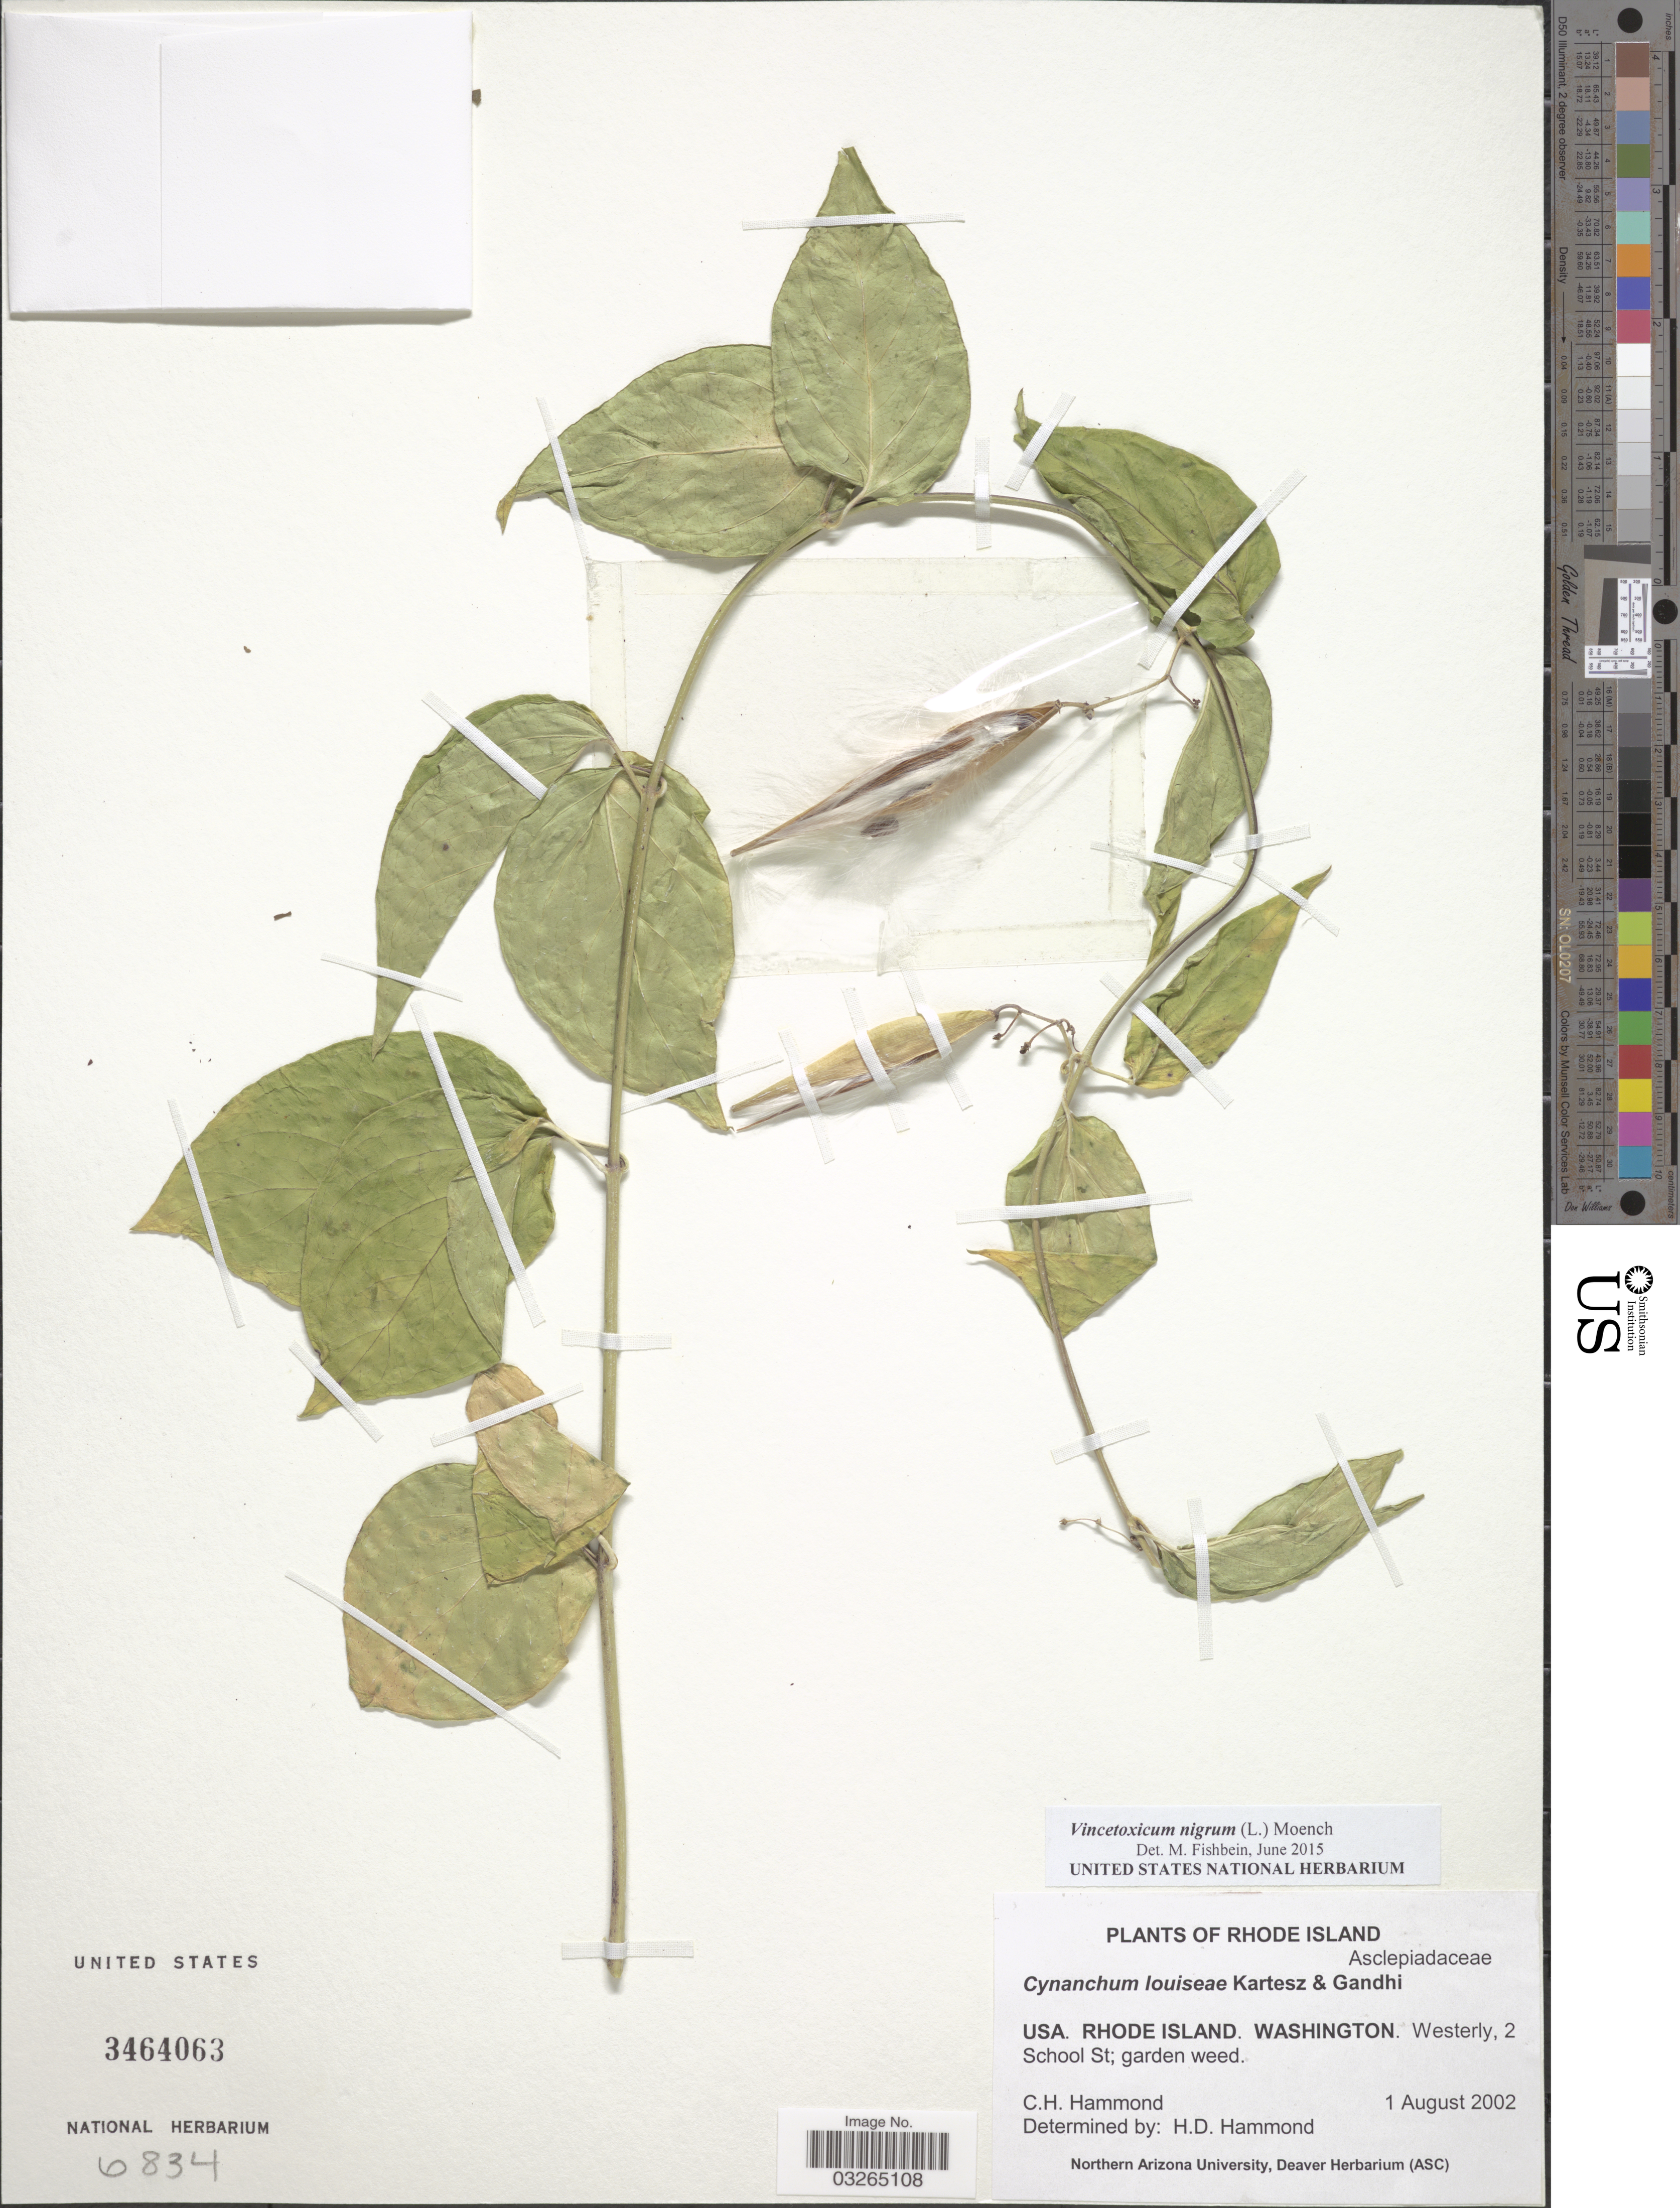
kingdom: Plantae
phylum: Tracheophyta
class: Magnoliopsida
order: Gentianales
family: Apocynaceae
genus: Vincetoxicum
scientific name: Vincetoxicum nigrum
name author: (L.) Moench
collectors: C. Hammond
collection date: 2002-08-01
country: United States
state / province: Rhode Island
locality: Rhode Island. Washington. Westerly, 2 School St.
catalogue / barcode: US 3464063